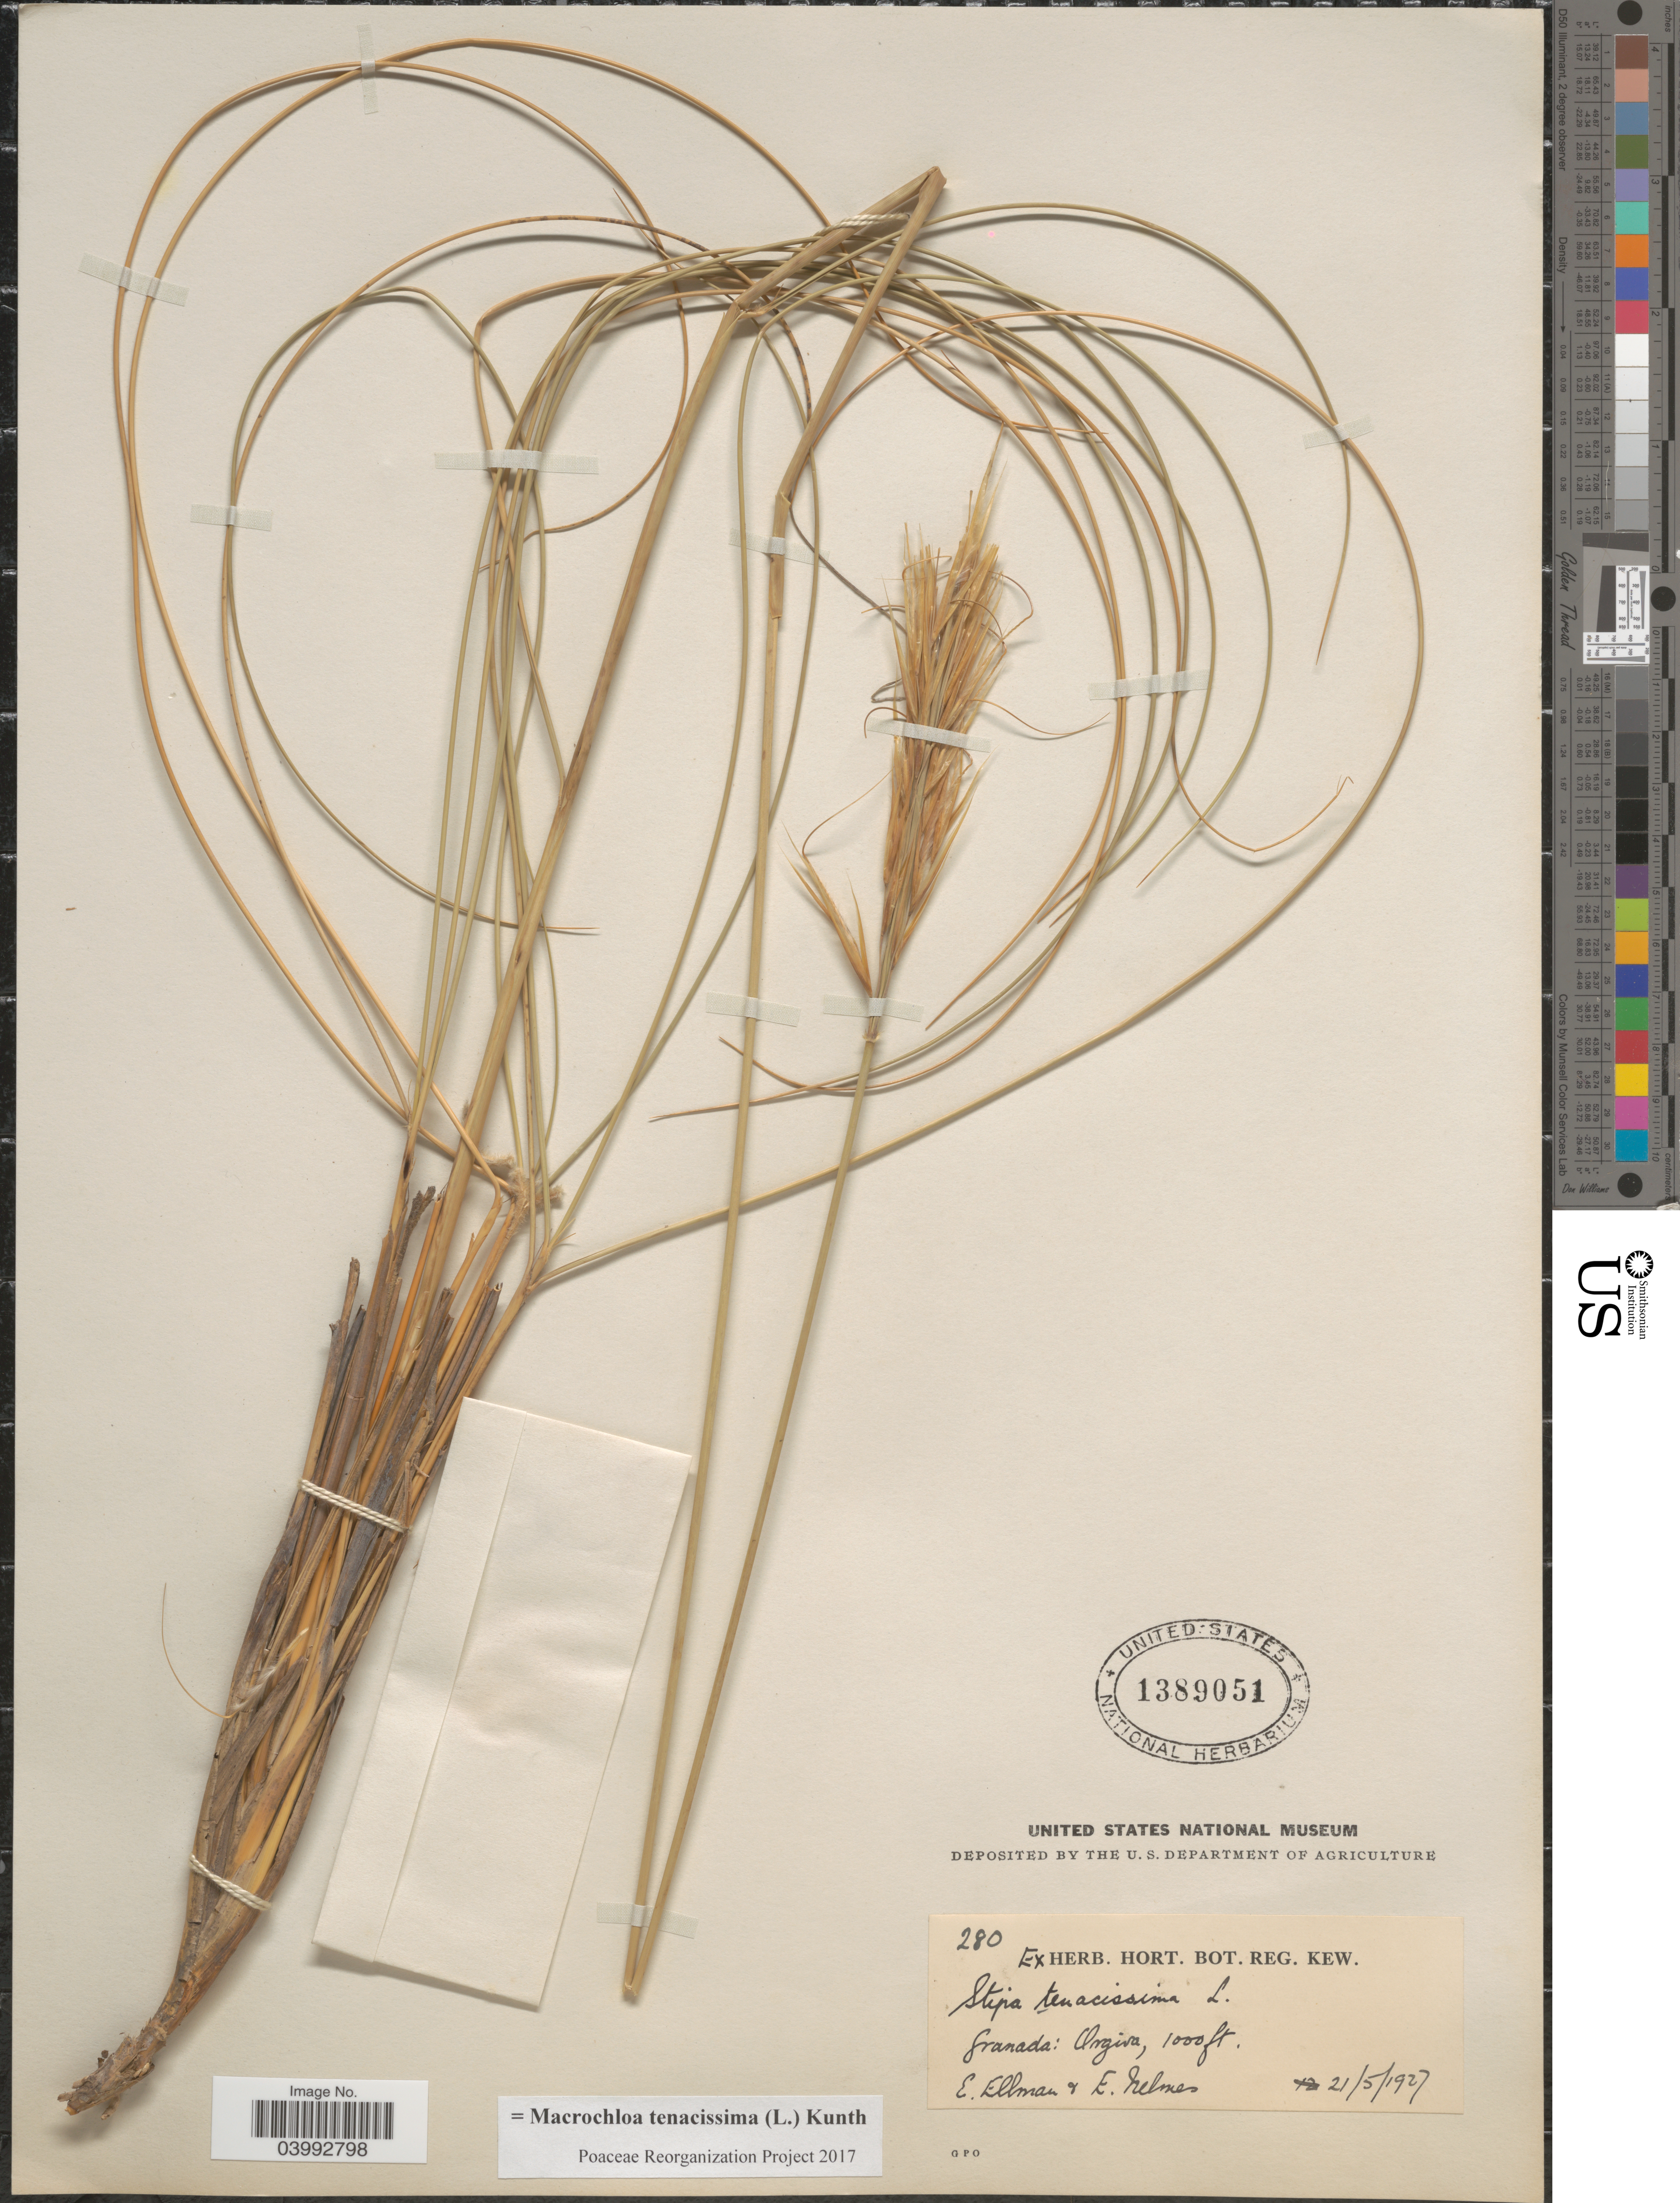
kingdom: Plantae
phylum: Tracheophyta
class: Liliopsida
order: Poales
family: Poaceae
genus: Macrochloa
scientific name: Macrochloa tenacissima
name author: (L.) Kunth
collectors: E. Ellman & E. Helmes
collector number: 280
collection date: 1927-05-21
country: Nicaragua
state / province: Granada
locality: Orgiva.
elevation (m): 305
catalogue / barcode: US 1389051